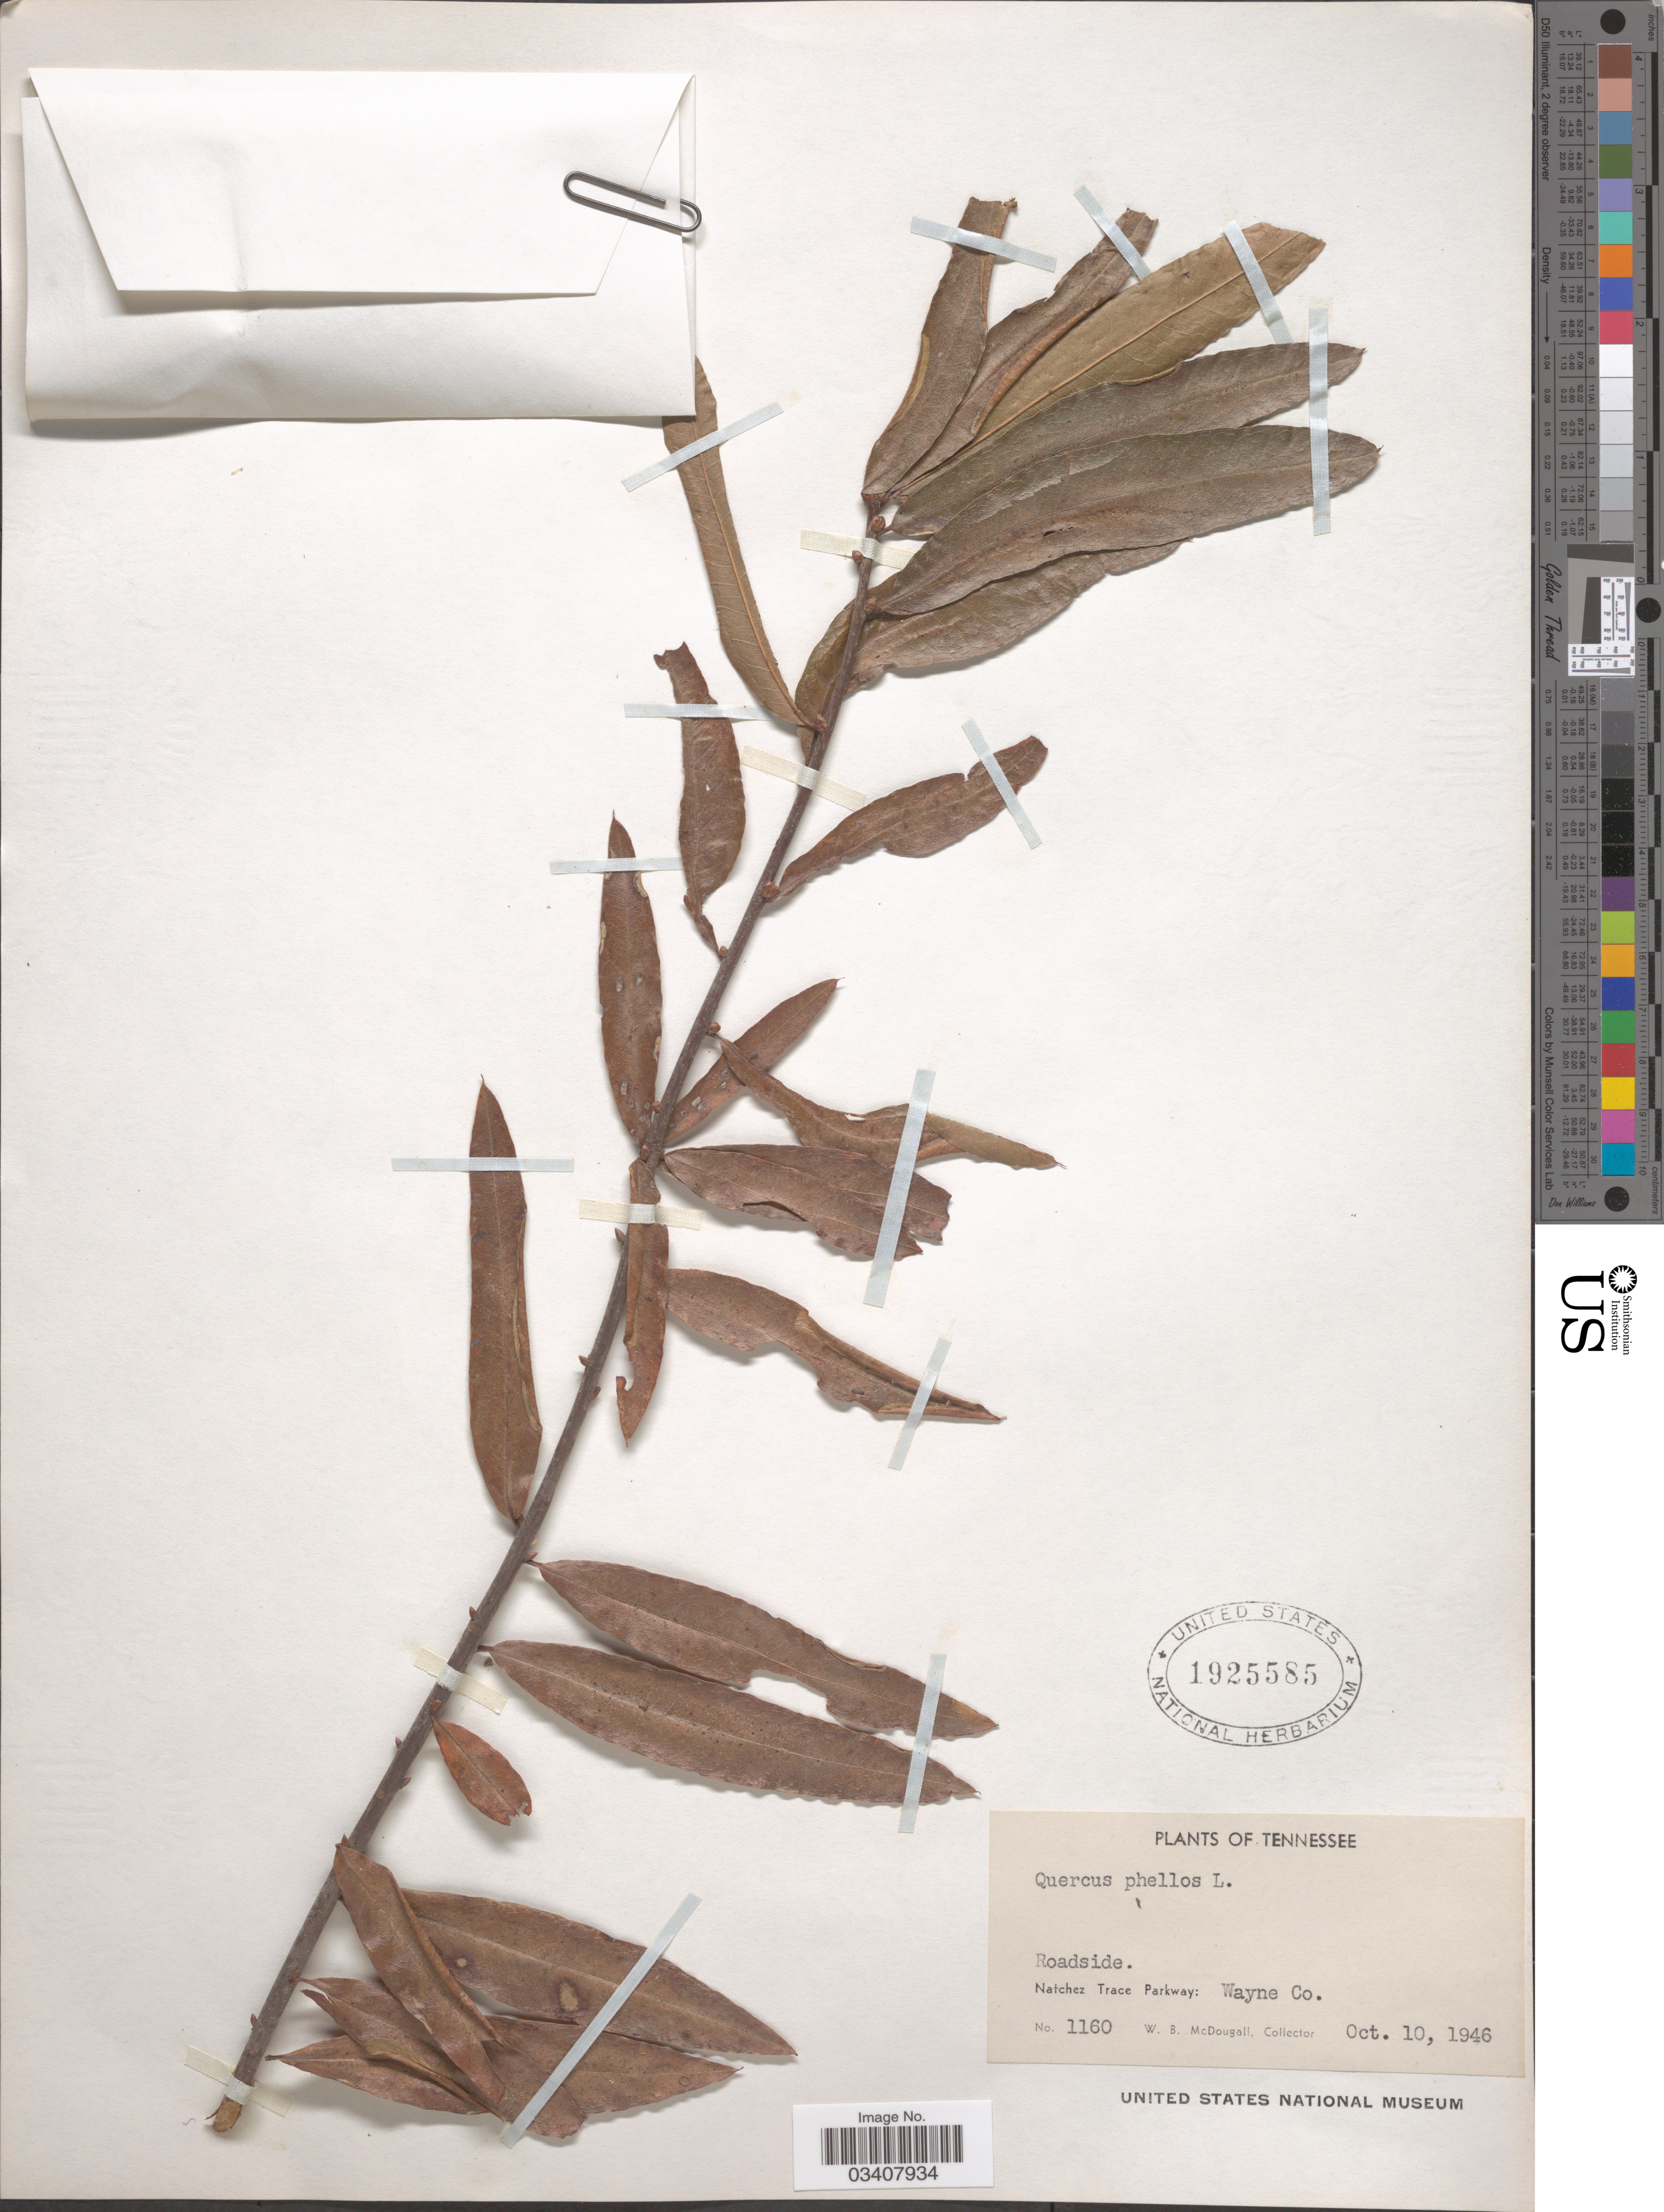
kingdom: Plantae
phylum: Tracheophyta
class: Magnoliopsida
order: Fagales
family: Fagaceae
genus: Quercus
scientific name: Quercus phellos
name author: L.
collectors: W. B. McDougal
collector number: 1160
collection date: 1946-10-10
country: United States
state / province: Tennessee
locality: Roadside. Natchez Trace Parkway: Wayne Co.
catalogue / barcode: US 1925585